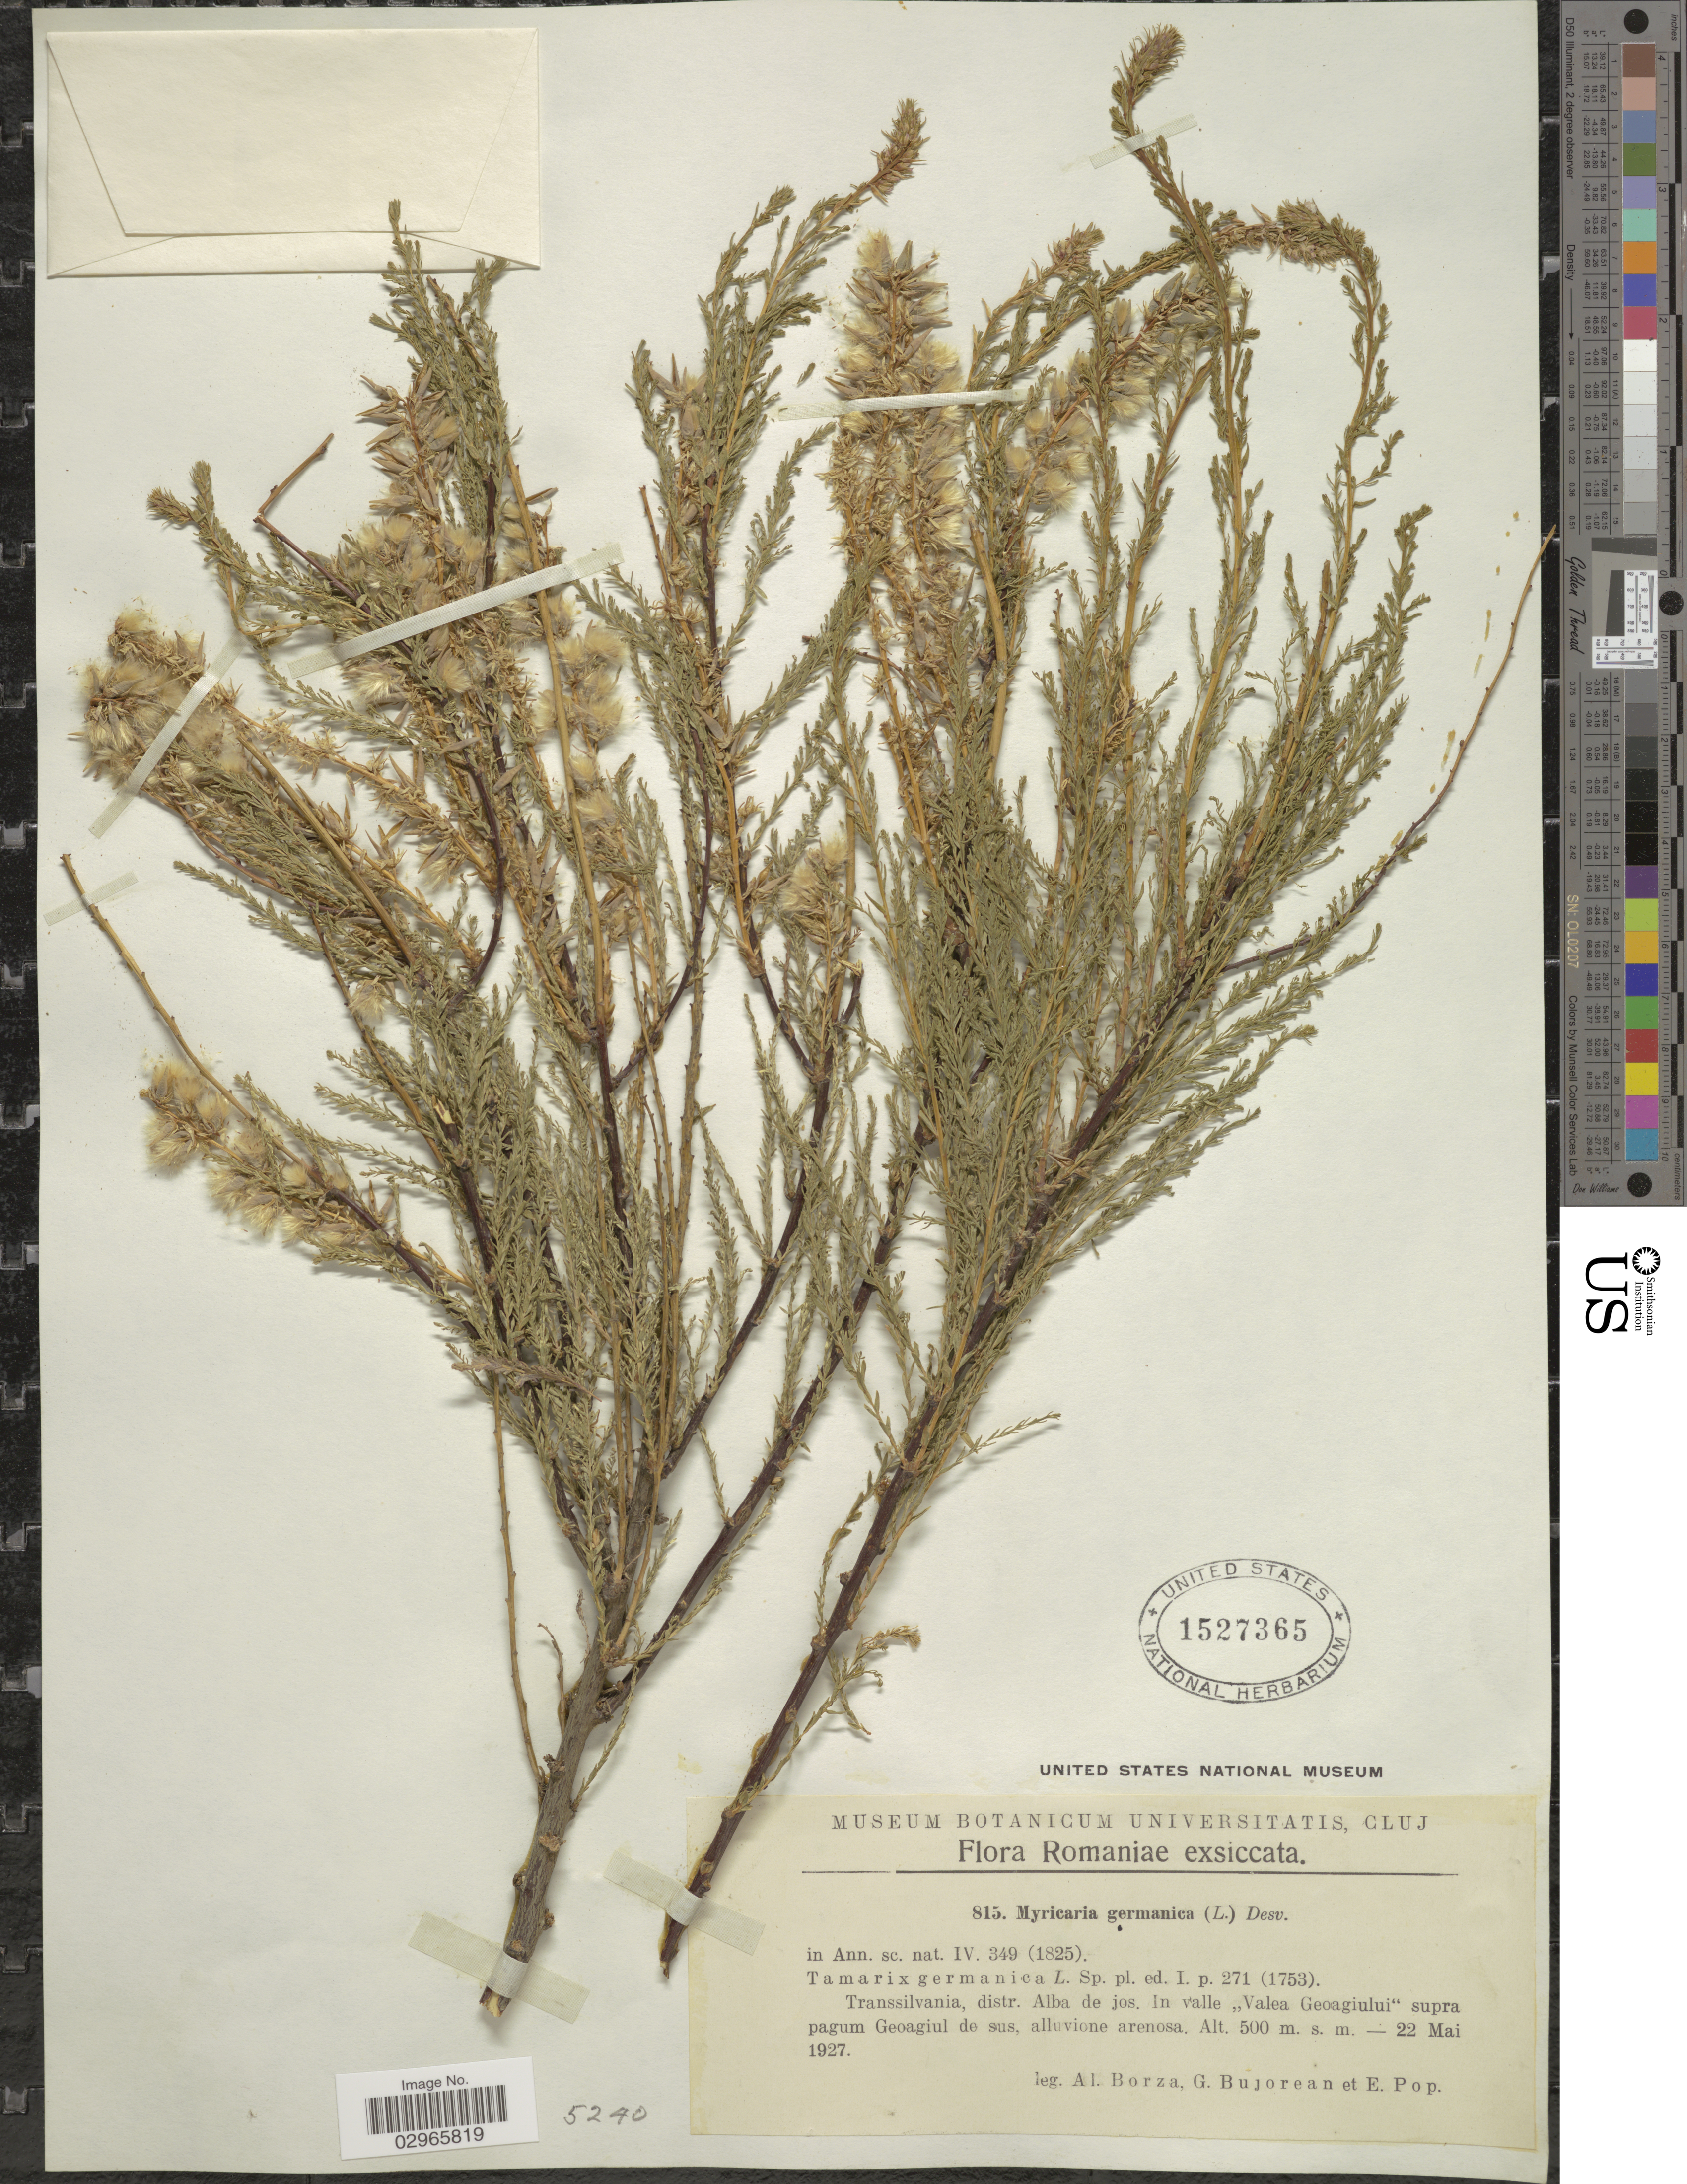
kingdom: Plantae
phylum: Tracheophyta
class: Magnoliopsida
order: Caryophyllales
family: Tamaricaceae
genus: Myricaria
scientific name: Myricaria germanica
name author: (L.) Desv.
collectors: A. Borza, G. Bujorean & E. Pop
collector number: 815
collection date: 1927-05-22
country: Romania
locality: Transsilvania, distr. Alba de jos. In valle "Valea Geoagiului" supra pagum Geoagiul de sus.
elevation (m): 500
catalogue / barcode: US 1527365